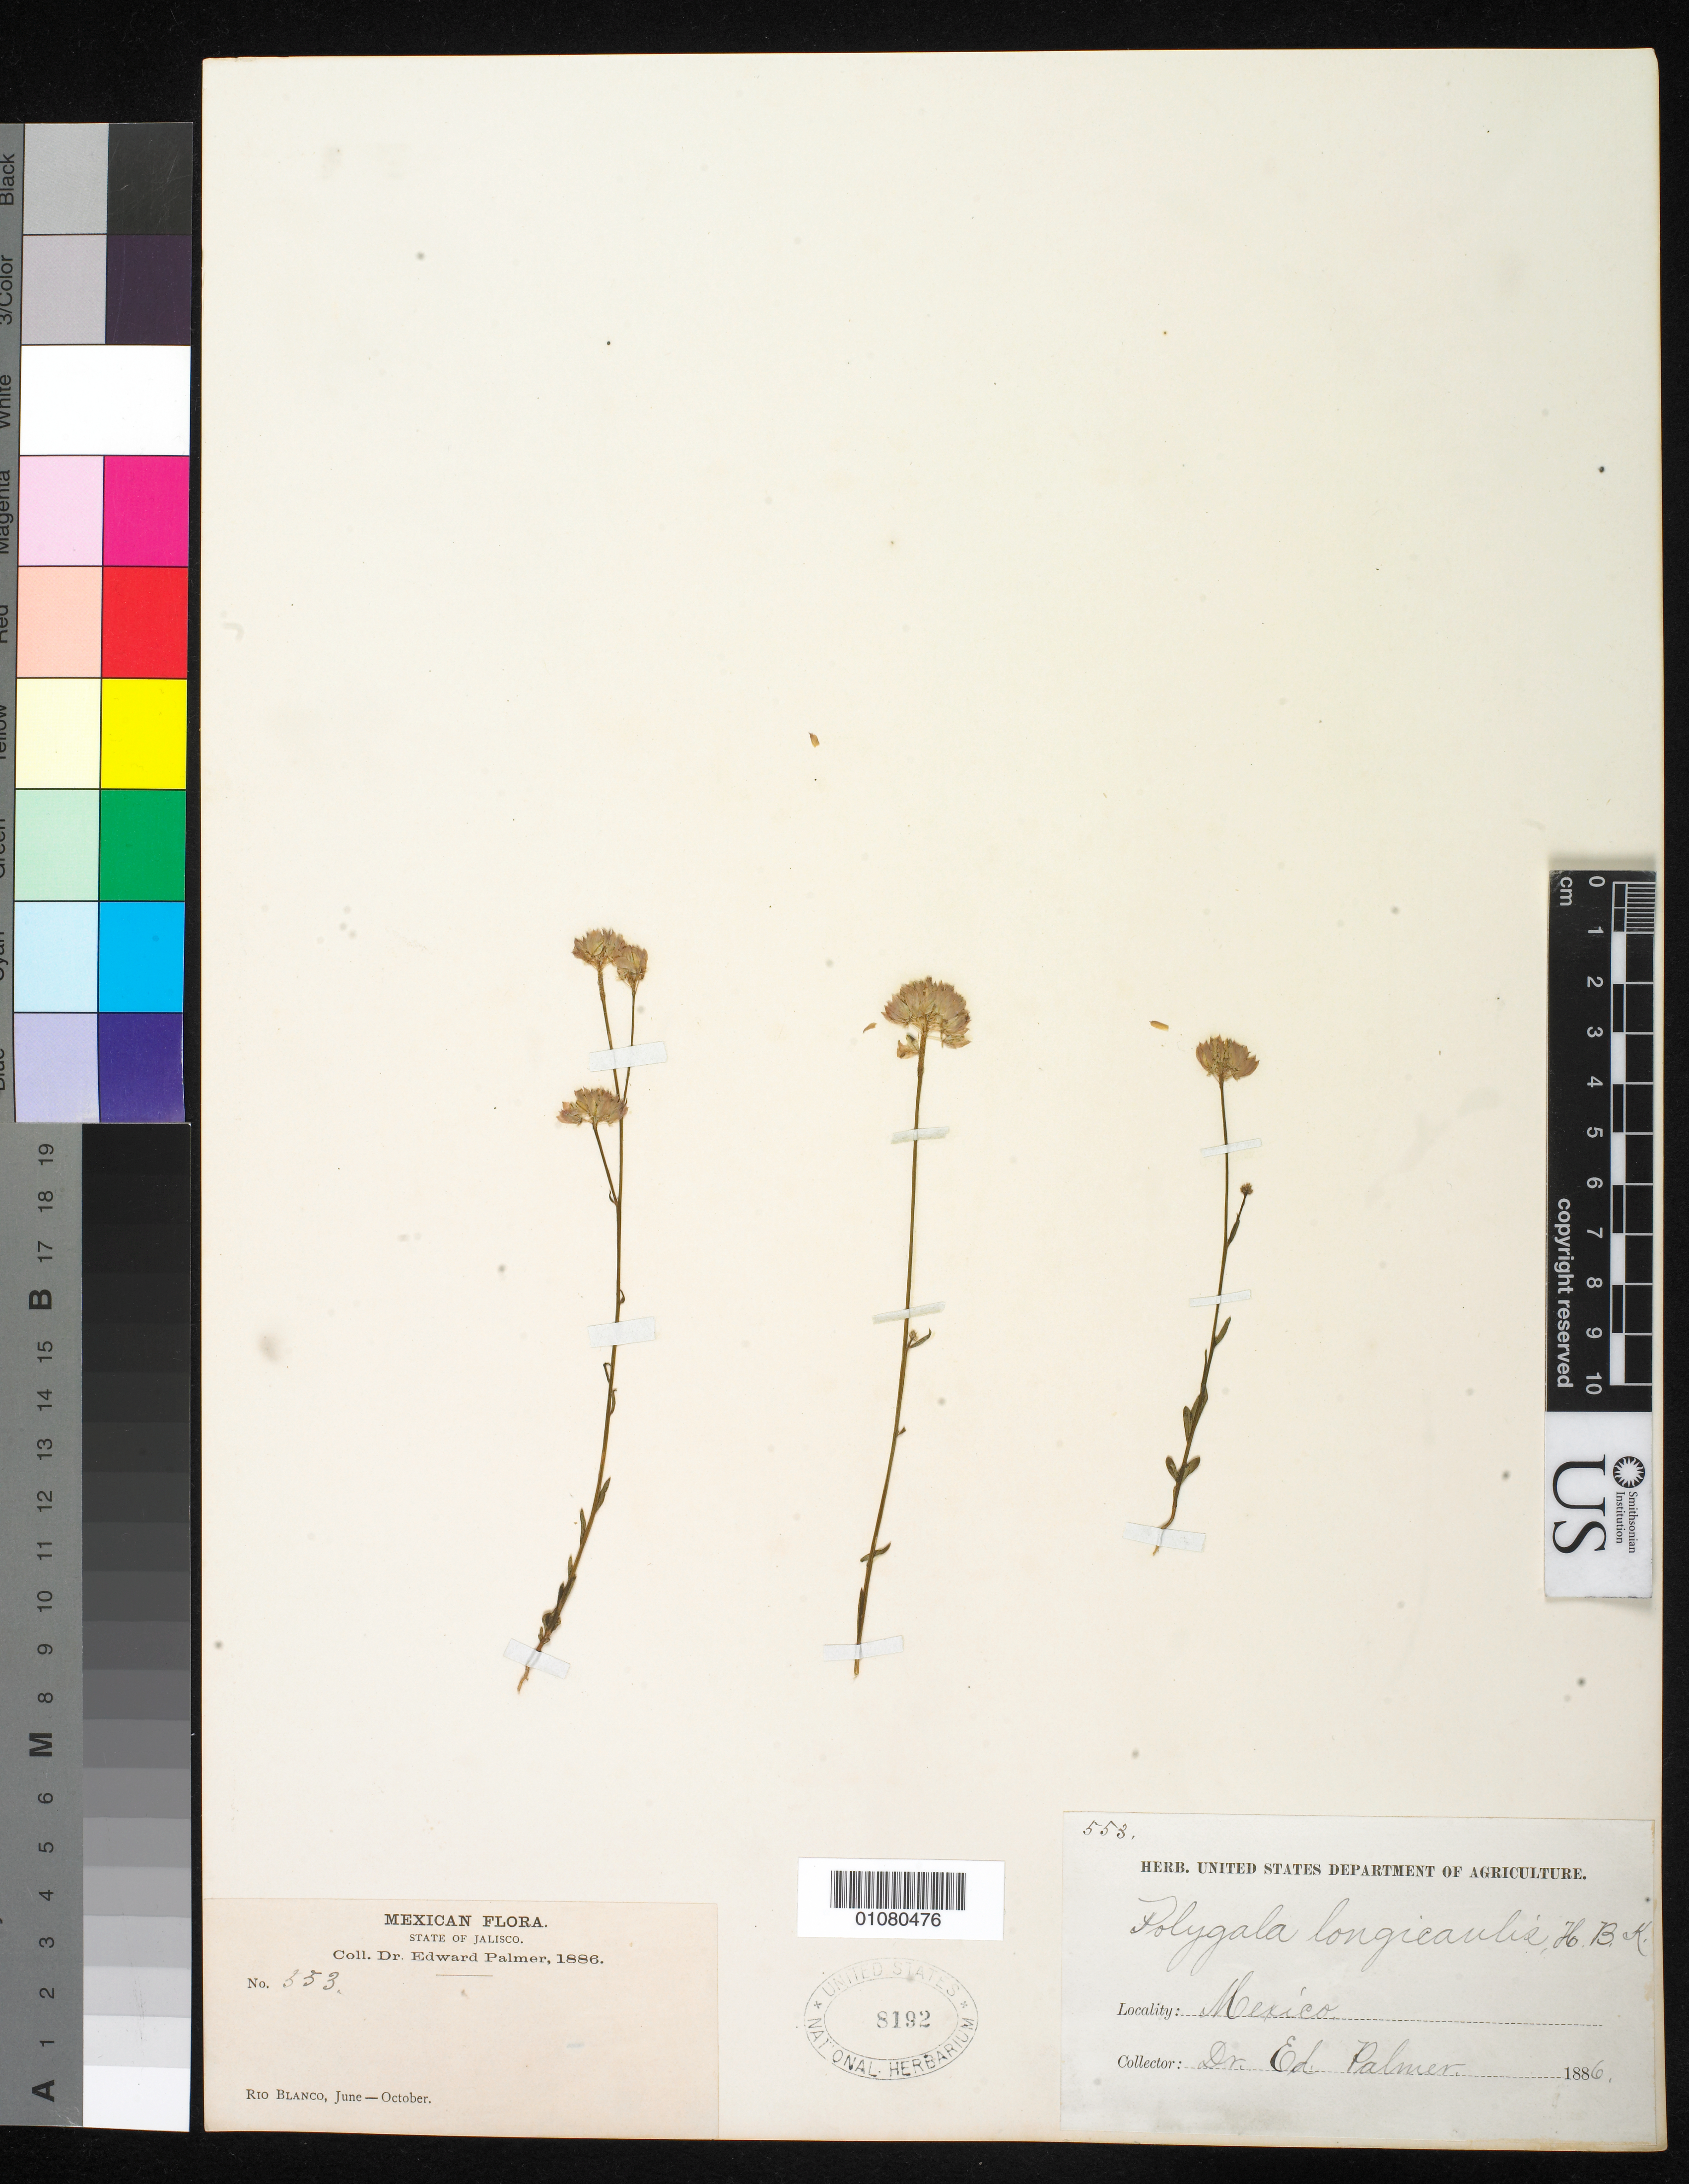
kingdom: Plantae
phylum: Tracheophyta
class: Magnoliopsida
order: Fabales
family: Polygalaceae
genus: Polygala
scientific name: Polygala longicaulis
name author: Kunth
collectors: E. Palmer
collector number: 553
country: Mexico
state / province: Jalisco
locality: Rio Blanco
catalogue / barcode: US 8192